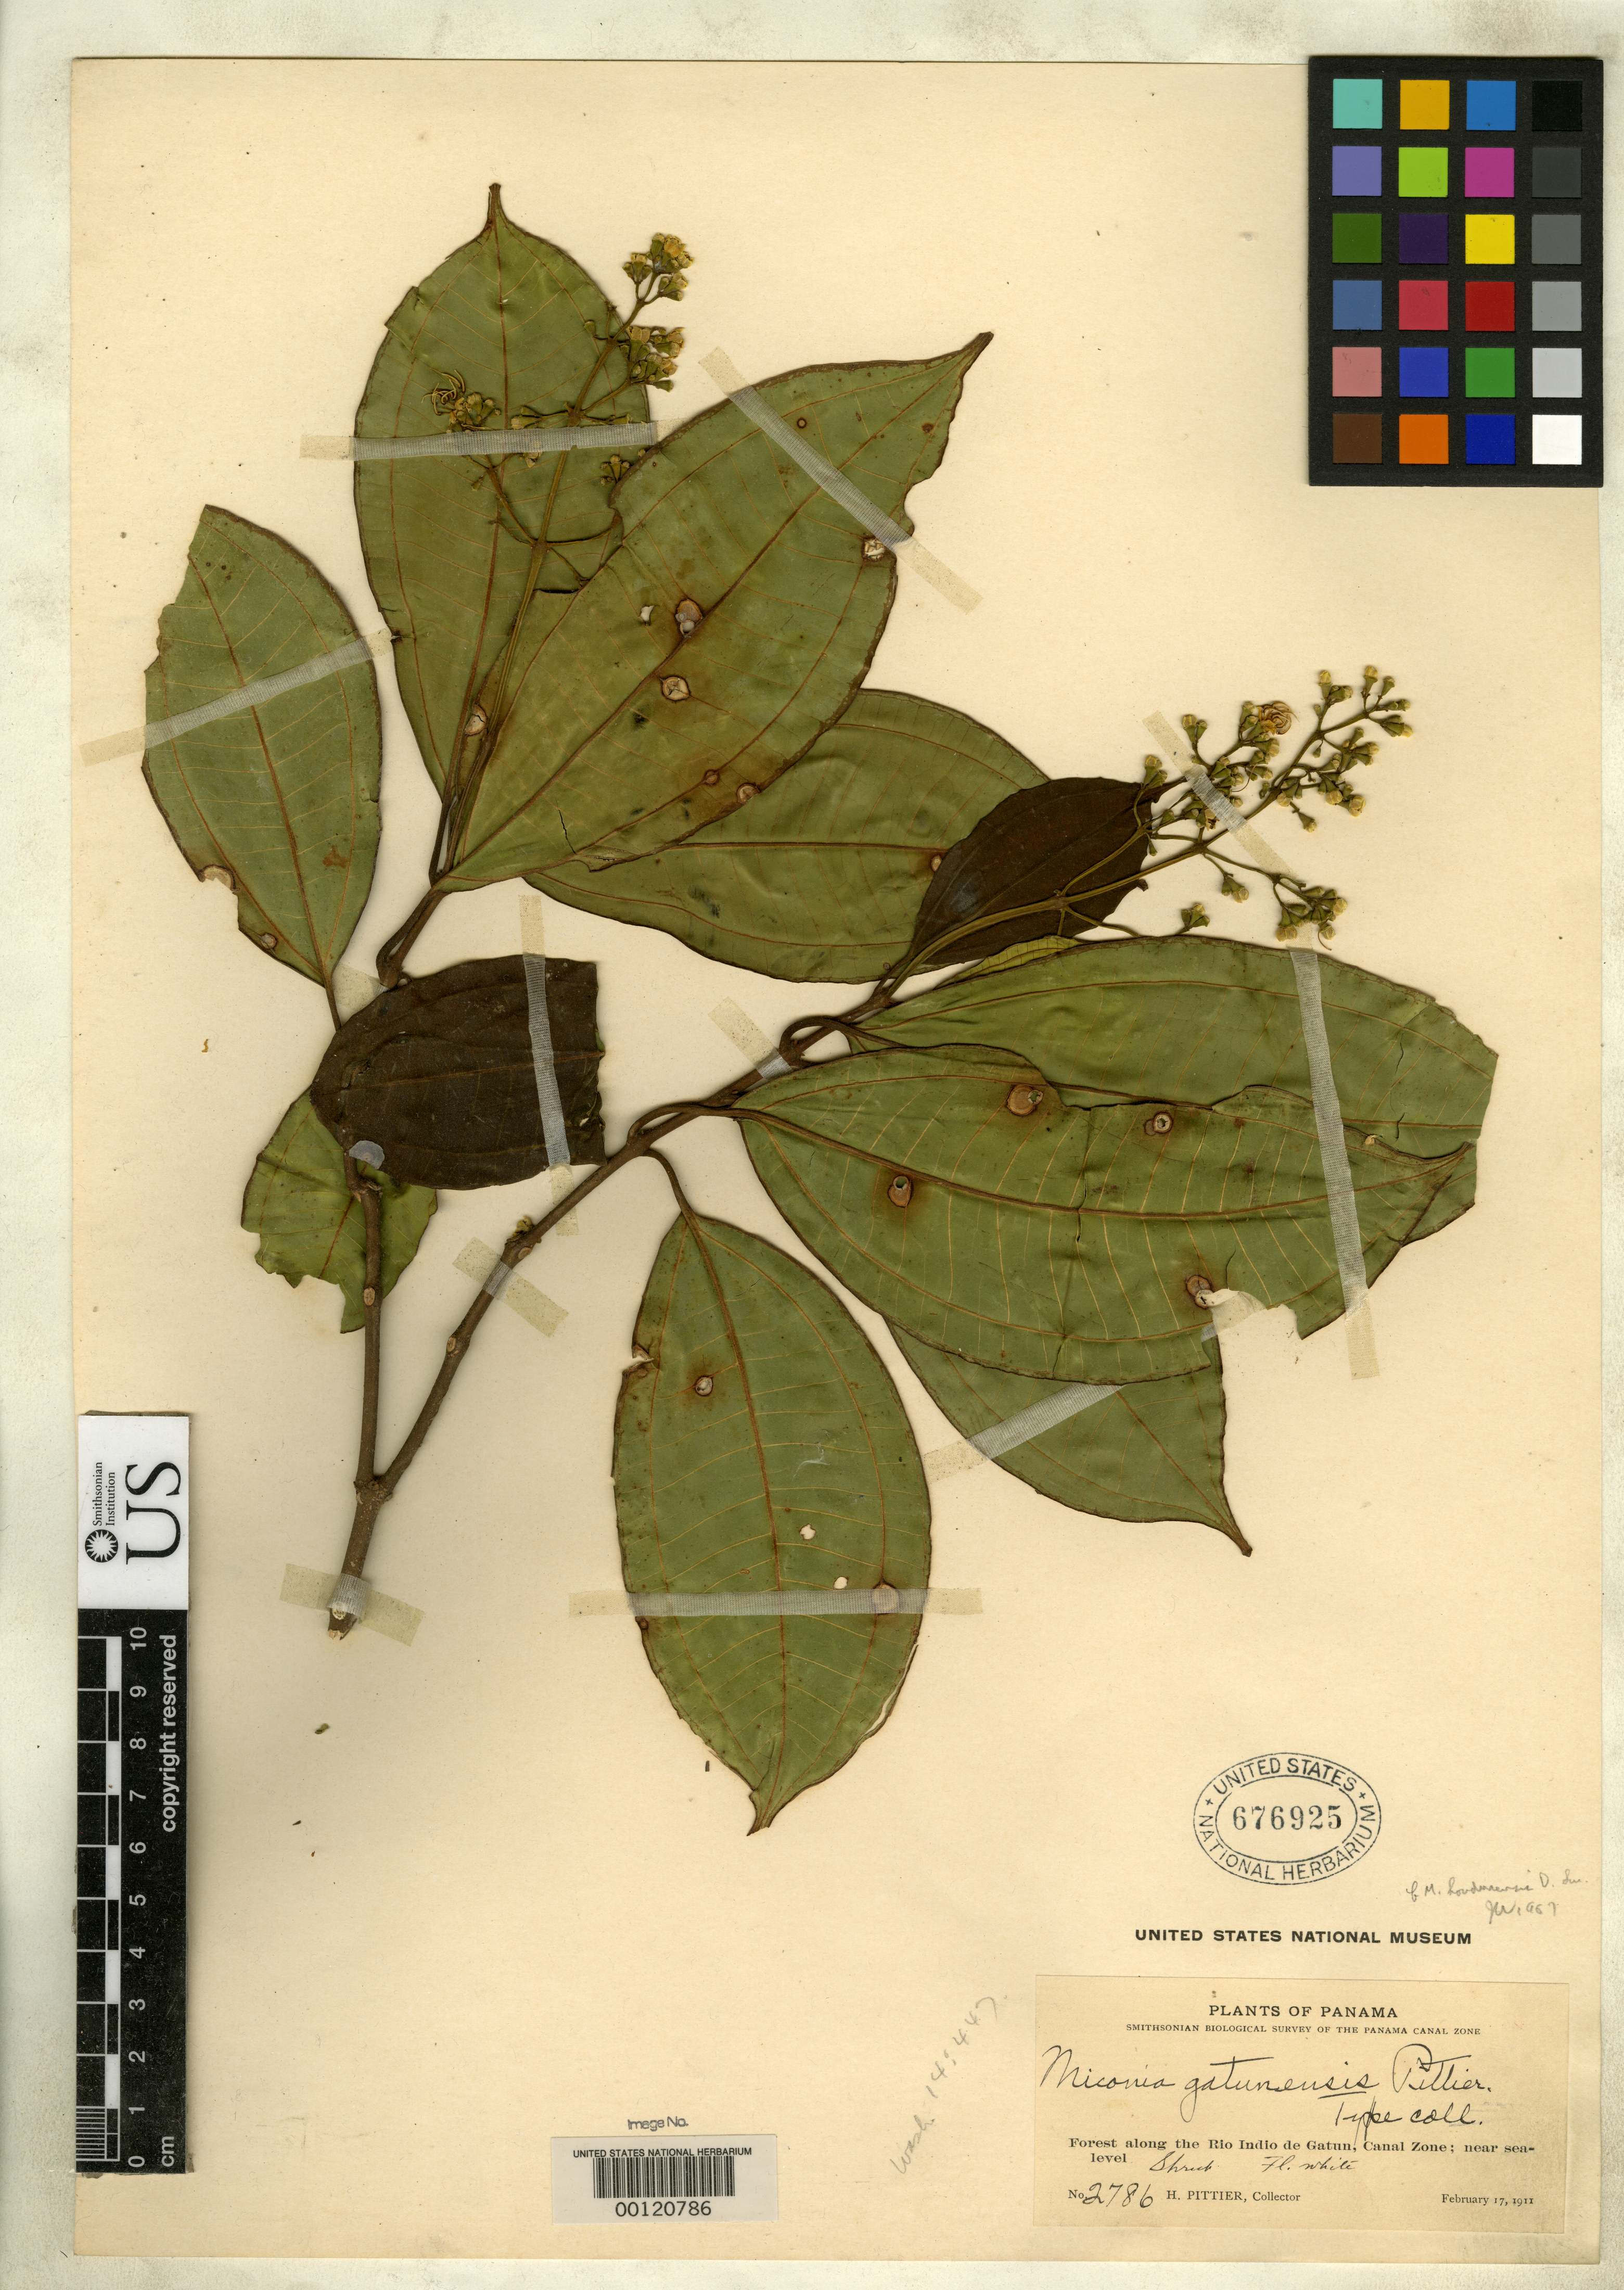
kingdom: Plantae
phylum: Tracheophyta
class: Magnoliopsida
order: Myrtales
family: Melastomataceae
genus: Miconia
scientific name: Miconia gatunensis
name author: Pittier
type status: Isotype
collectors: H. F. Pittier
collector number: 2786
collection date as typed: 17 Feb 1911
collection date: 1911-02-17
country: Panama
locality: Rio Indio de Gatun.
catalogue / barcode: US 676925